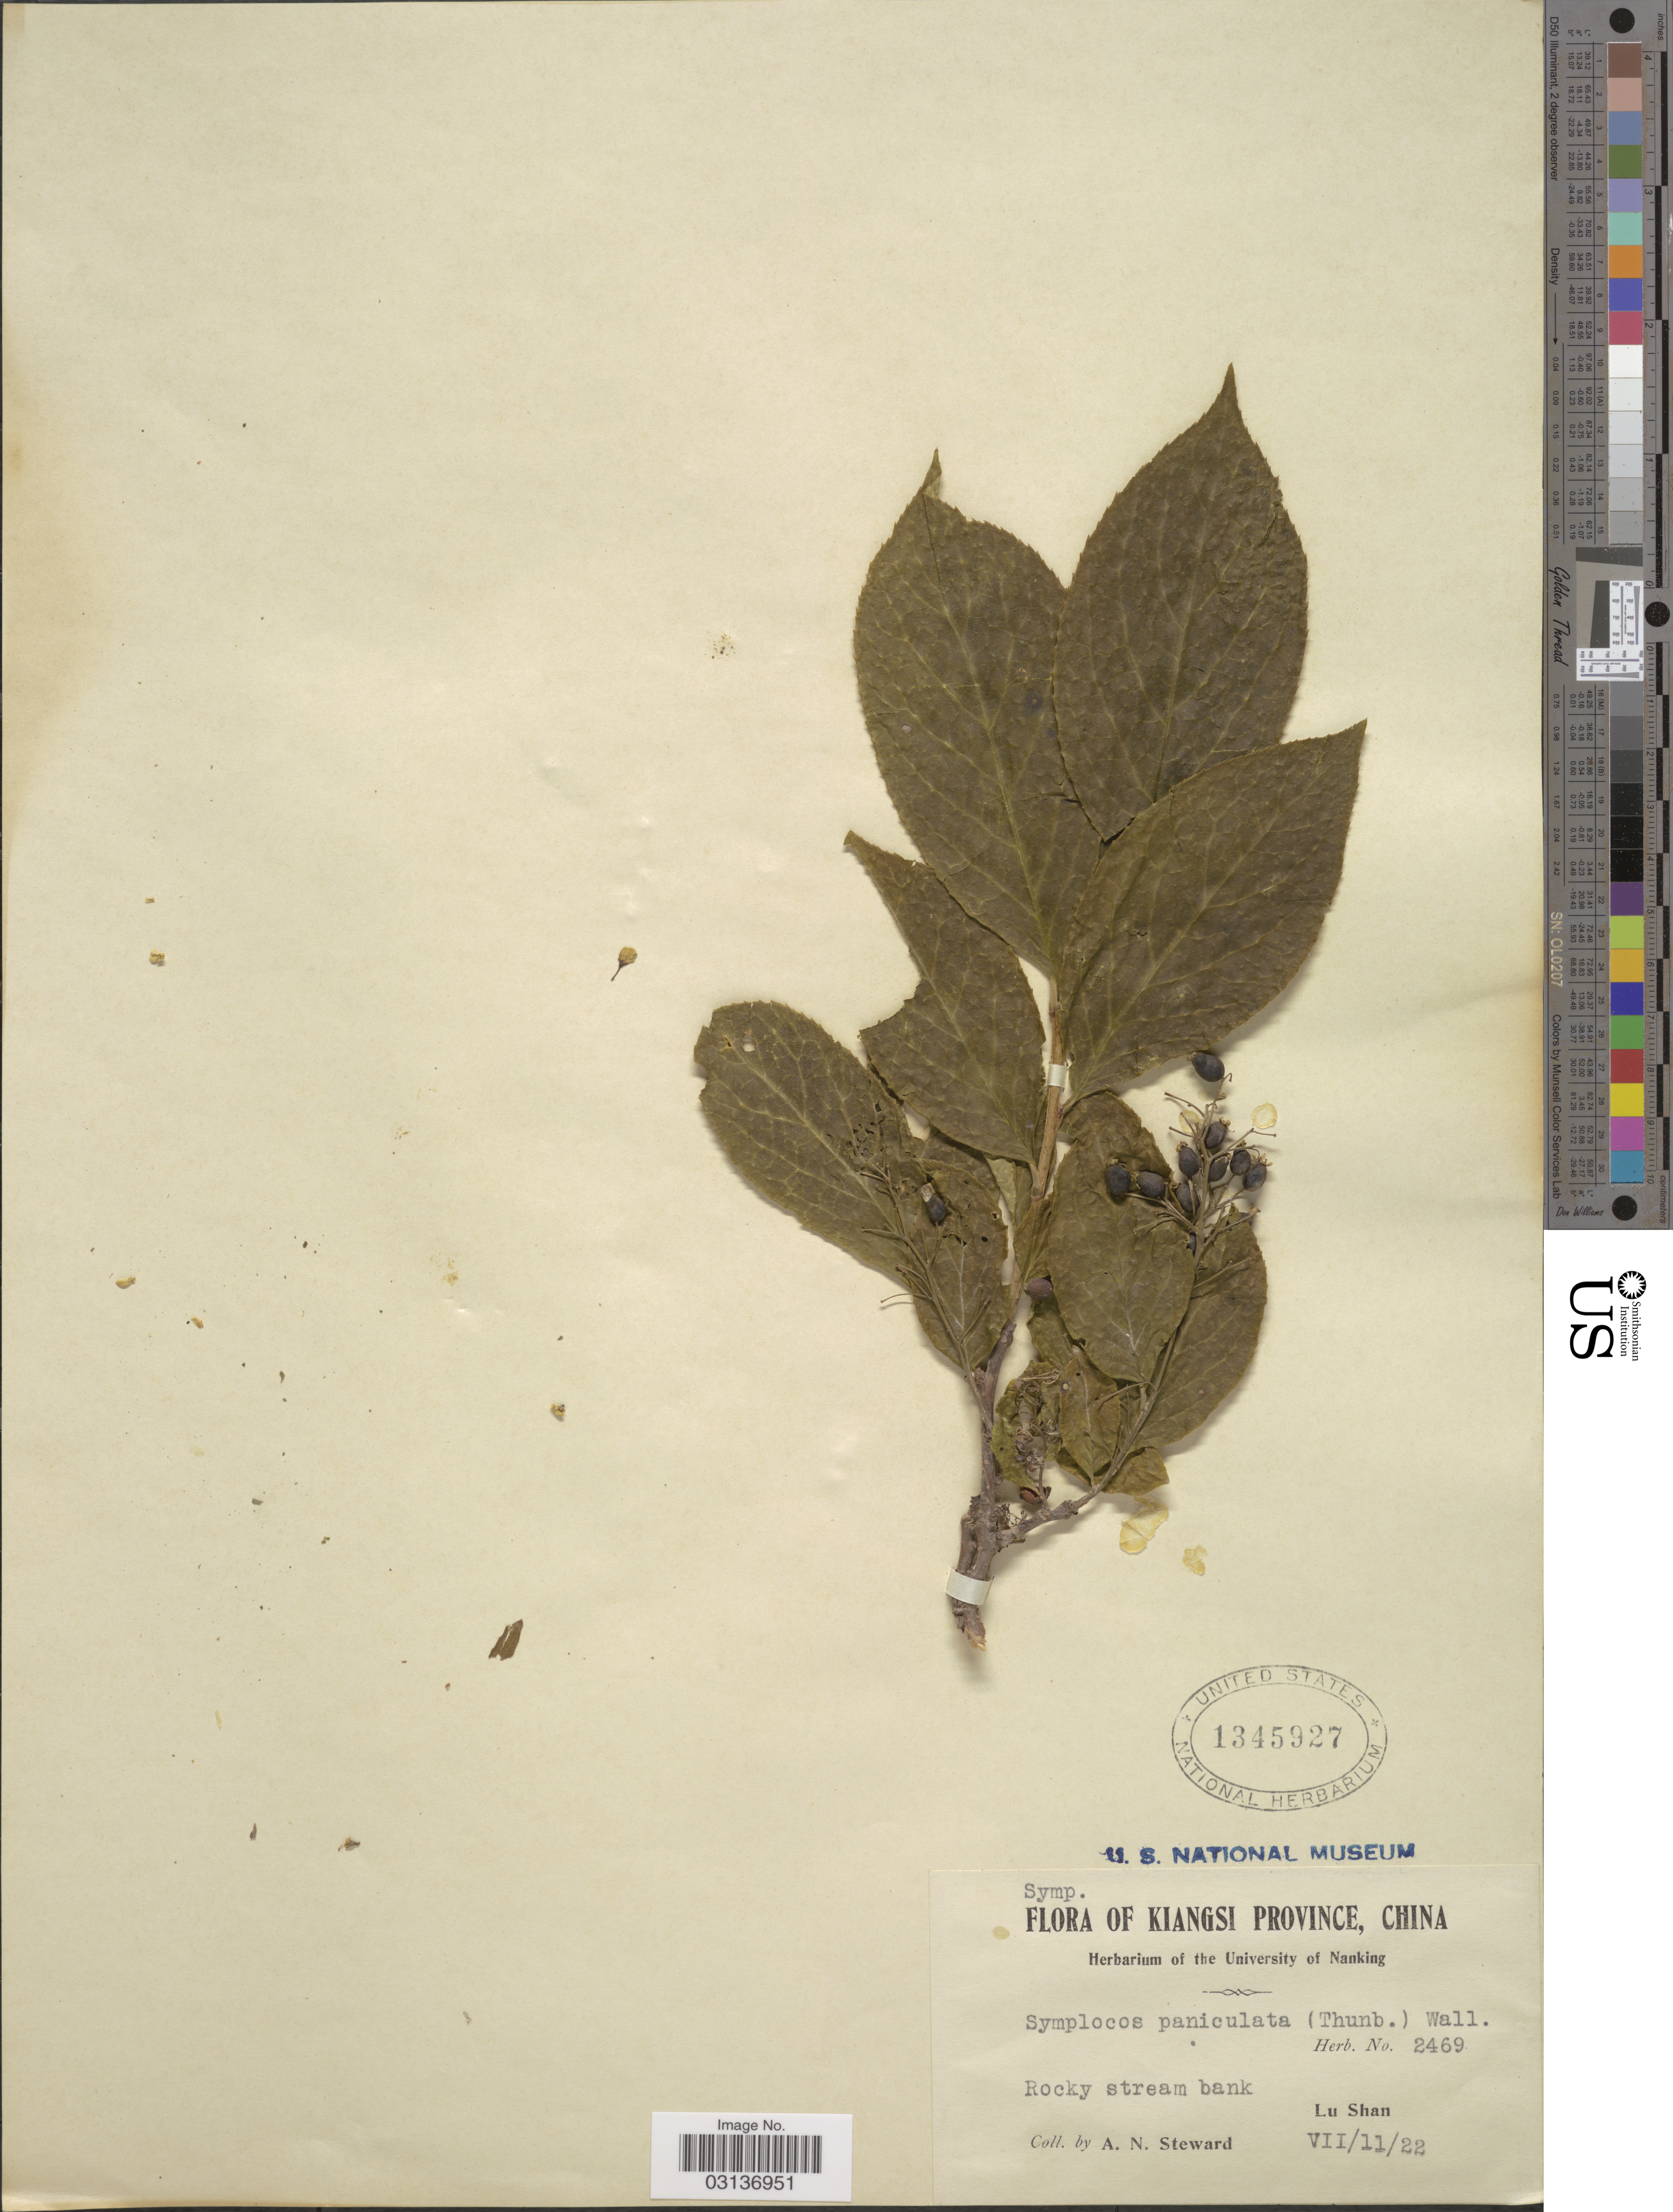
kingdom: Plantae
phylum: Tracheophyta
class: Magnoliopsida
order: Ericales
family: Symplocaceae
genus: Symplocos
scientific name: Symplocos paniculata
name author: Miq.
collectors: A. N. Steward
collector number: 2469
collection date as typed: Transcribed d/m/y: 11/7/22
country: China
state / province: Jiangxi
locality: Kiangsi Province. Rocky stream bank. Lu Shan.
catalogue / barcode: US 1345927